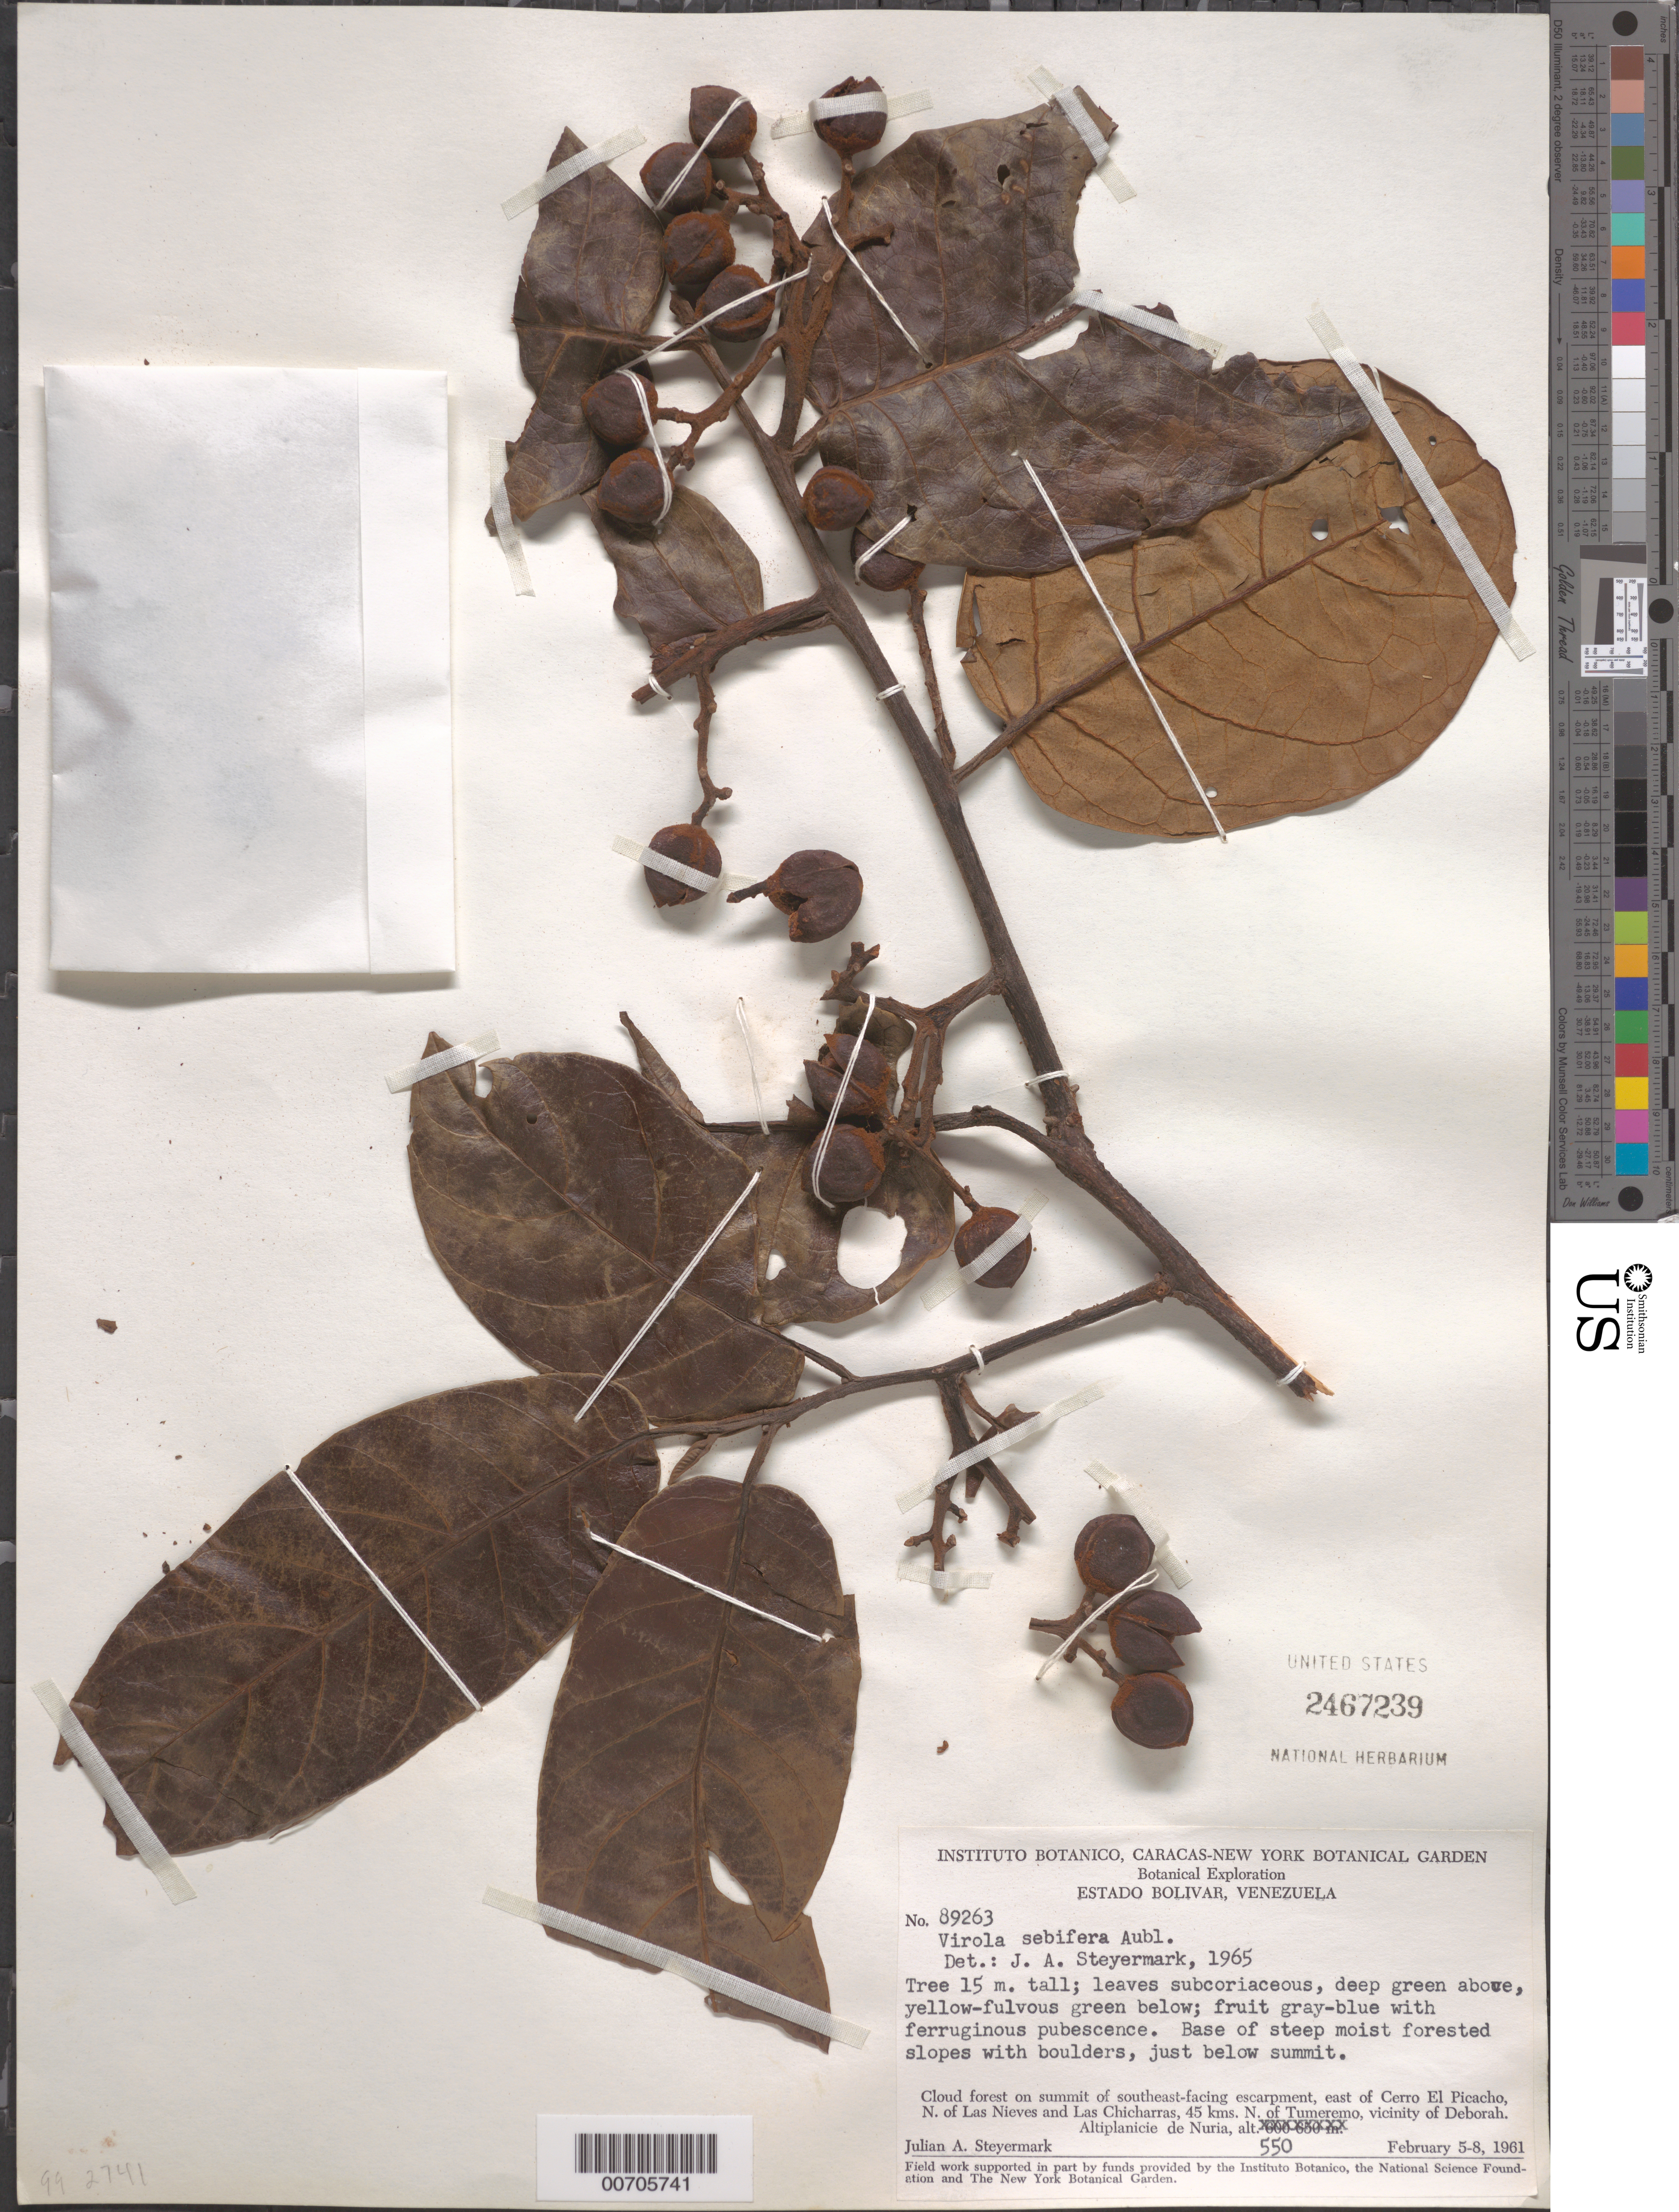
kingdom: Plantae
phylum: Tracheophyta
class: Magnoliopsida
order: Magnoliales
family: Myristicaceae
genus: Virola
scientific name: Virola sebifera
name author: Aubl.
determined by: Steyermark, Julian A., (VEN)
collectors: J. Steyermark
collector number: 89263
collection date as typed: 5-Feb-61 to 8-Feb-61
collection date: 1961-02-05/1961-02-08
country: Venezuela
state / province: Bolívar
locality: Cerro El Picacho, N of Las Nieves, 45 km N of Tumeremo, Altiplanicie de Nuria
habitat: Base of steep moist forested slopes with boulders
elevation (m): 550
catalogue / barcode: US 2467239